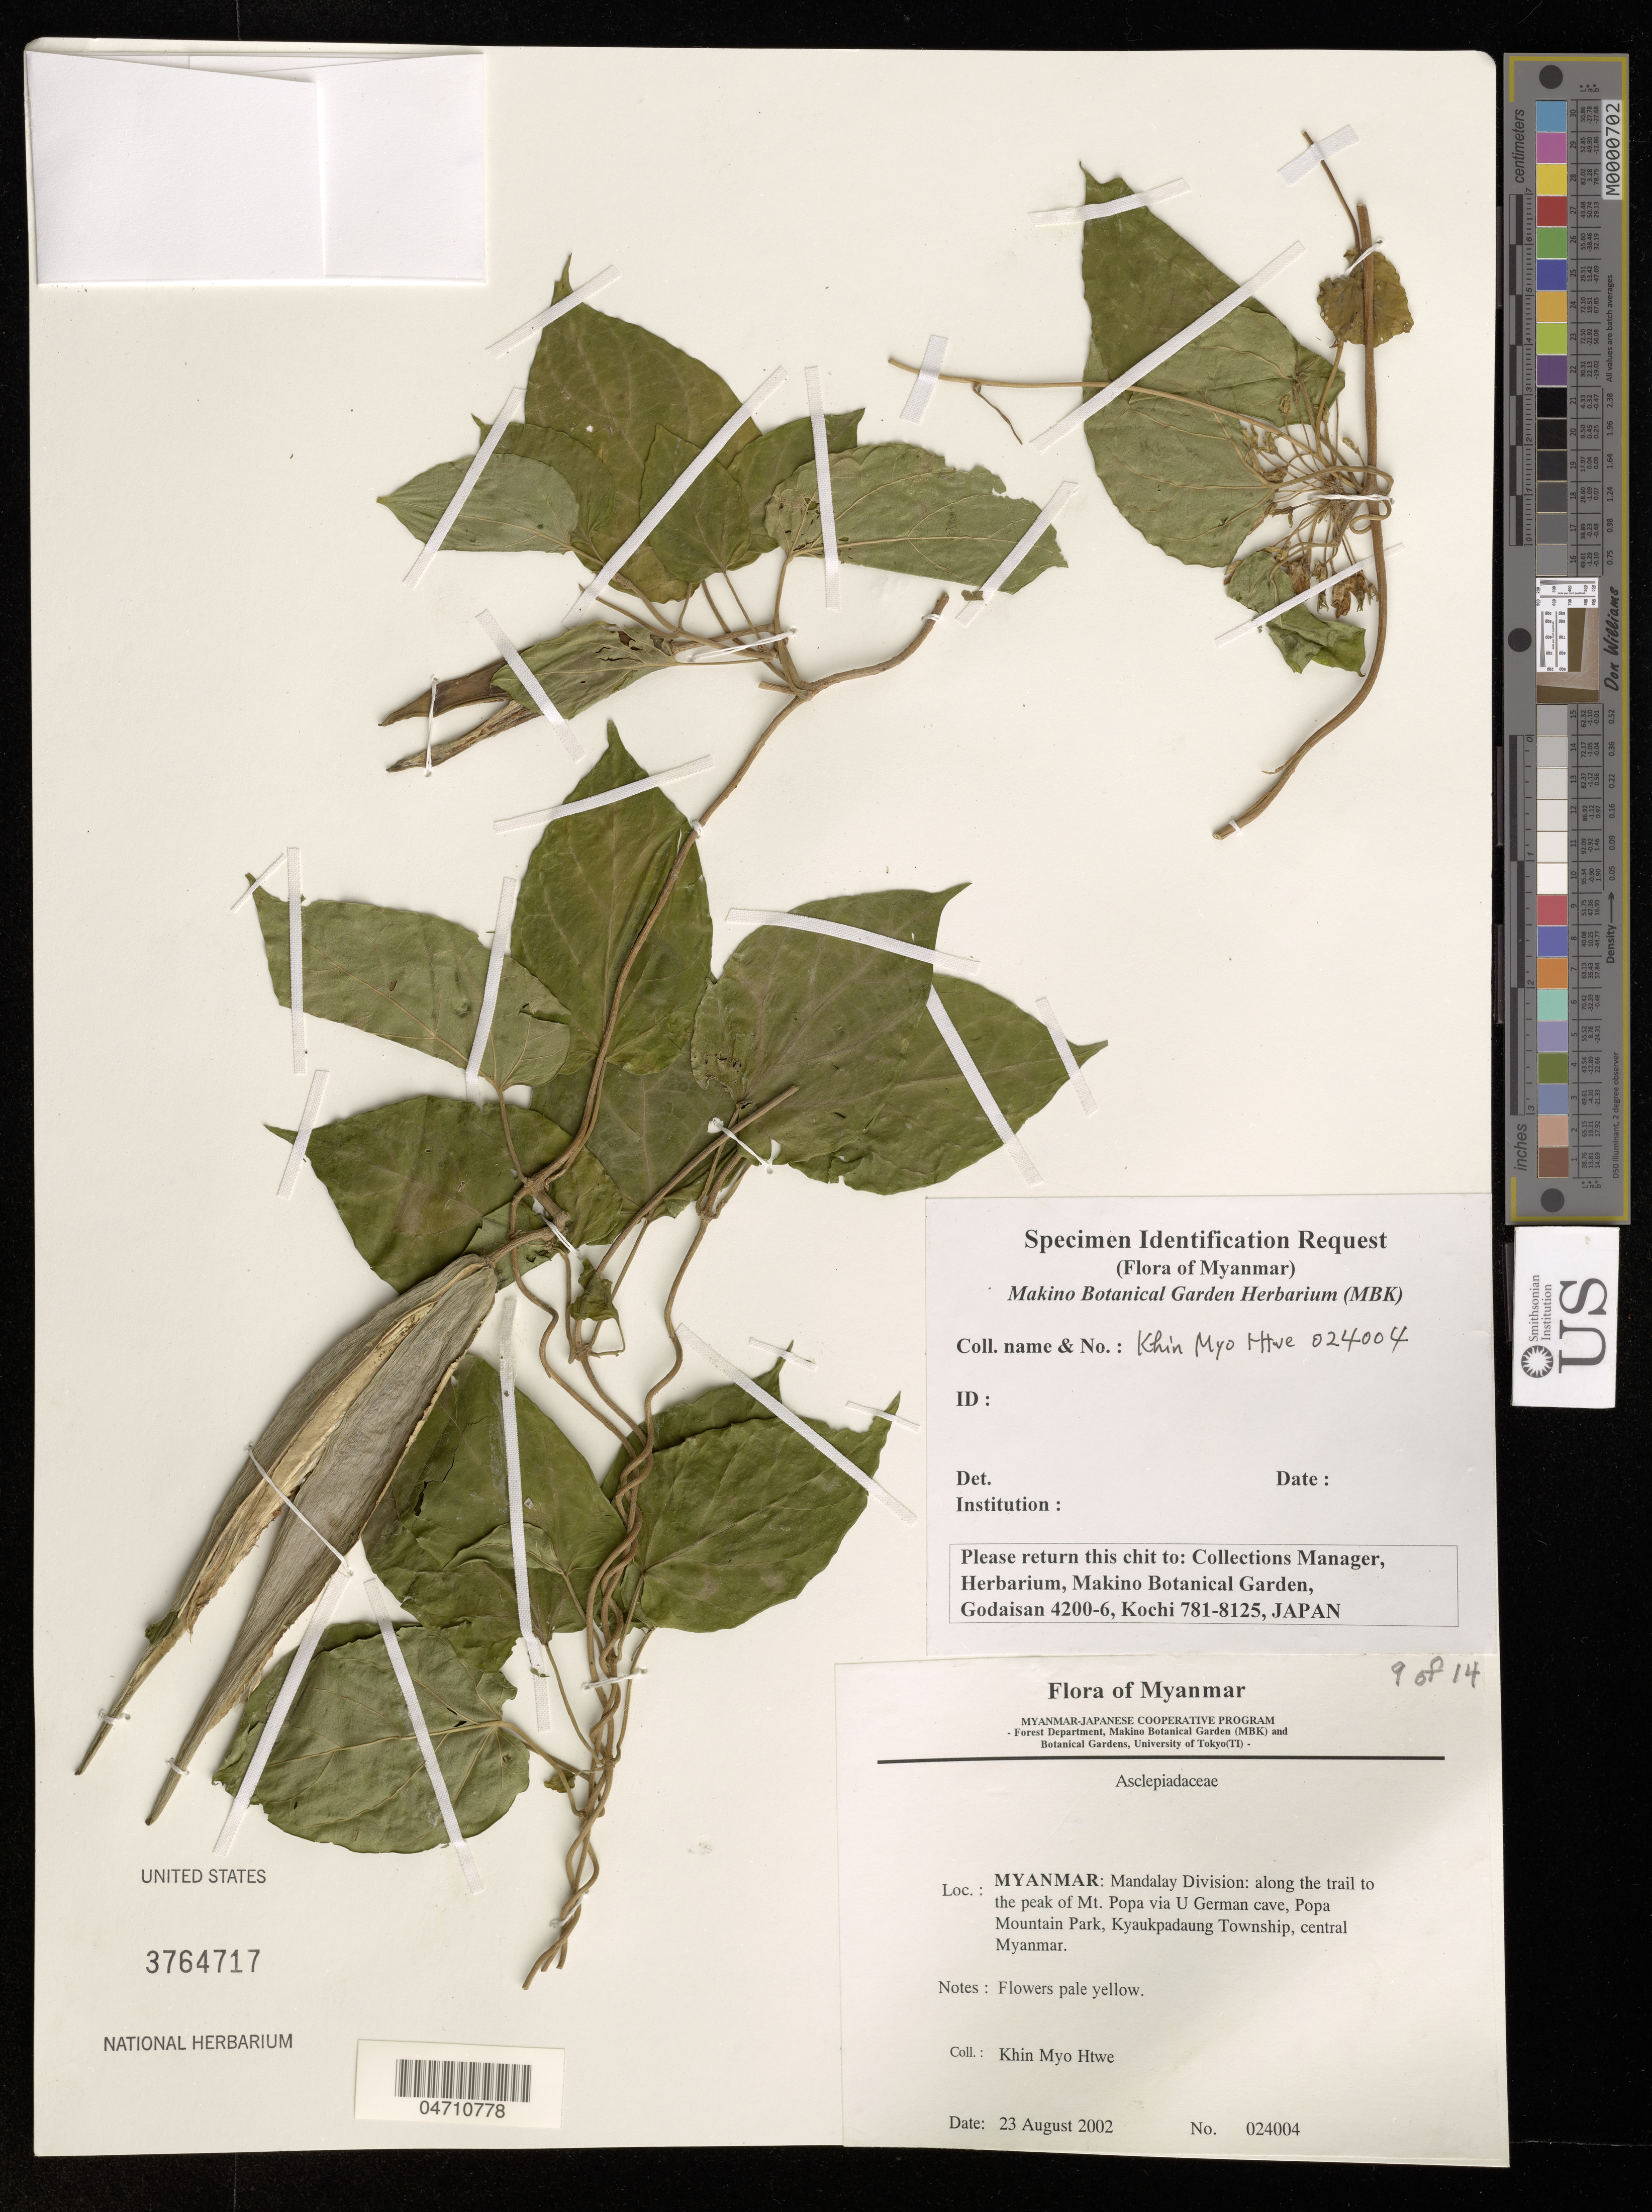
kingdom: Plantae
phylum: Tracheophyta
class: Magnoliopsida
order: Gentianales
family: Apocynaceae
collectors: K. Htwe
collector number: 024004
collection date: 2002-08-23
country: Myanmar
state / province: Mandalay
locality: Mandalay Division: along the trail to the peak of Mt. Popa via U German cave, Popa Mountain Park, Kyaukpadaung Township, central Myanmar.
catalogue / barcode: US 3764717